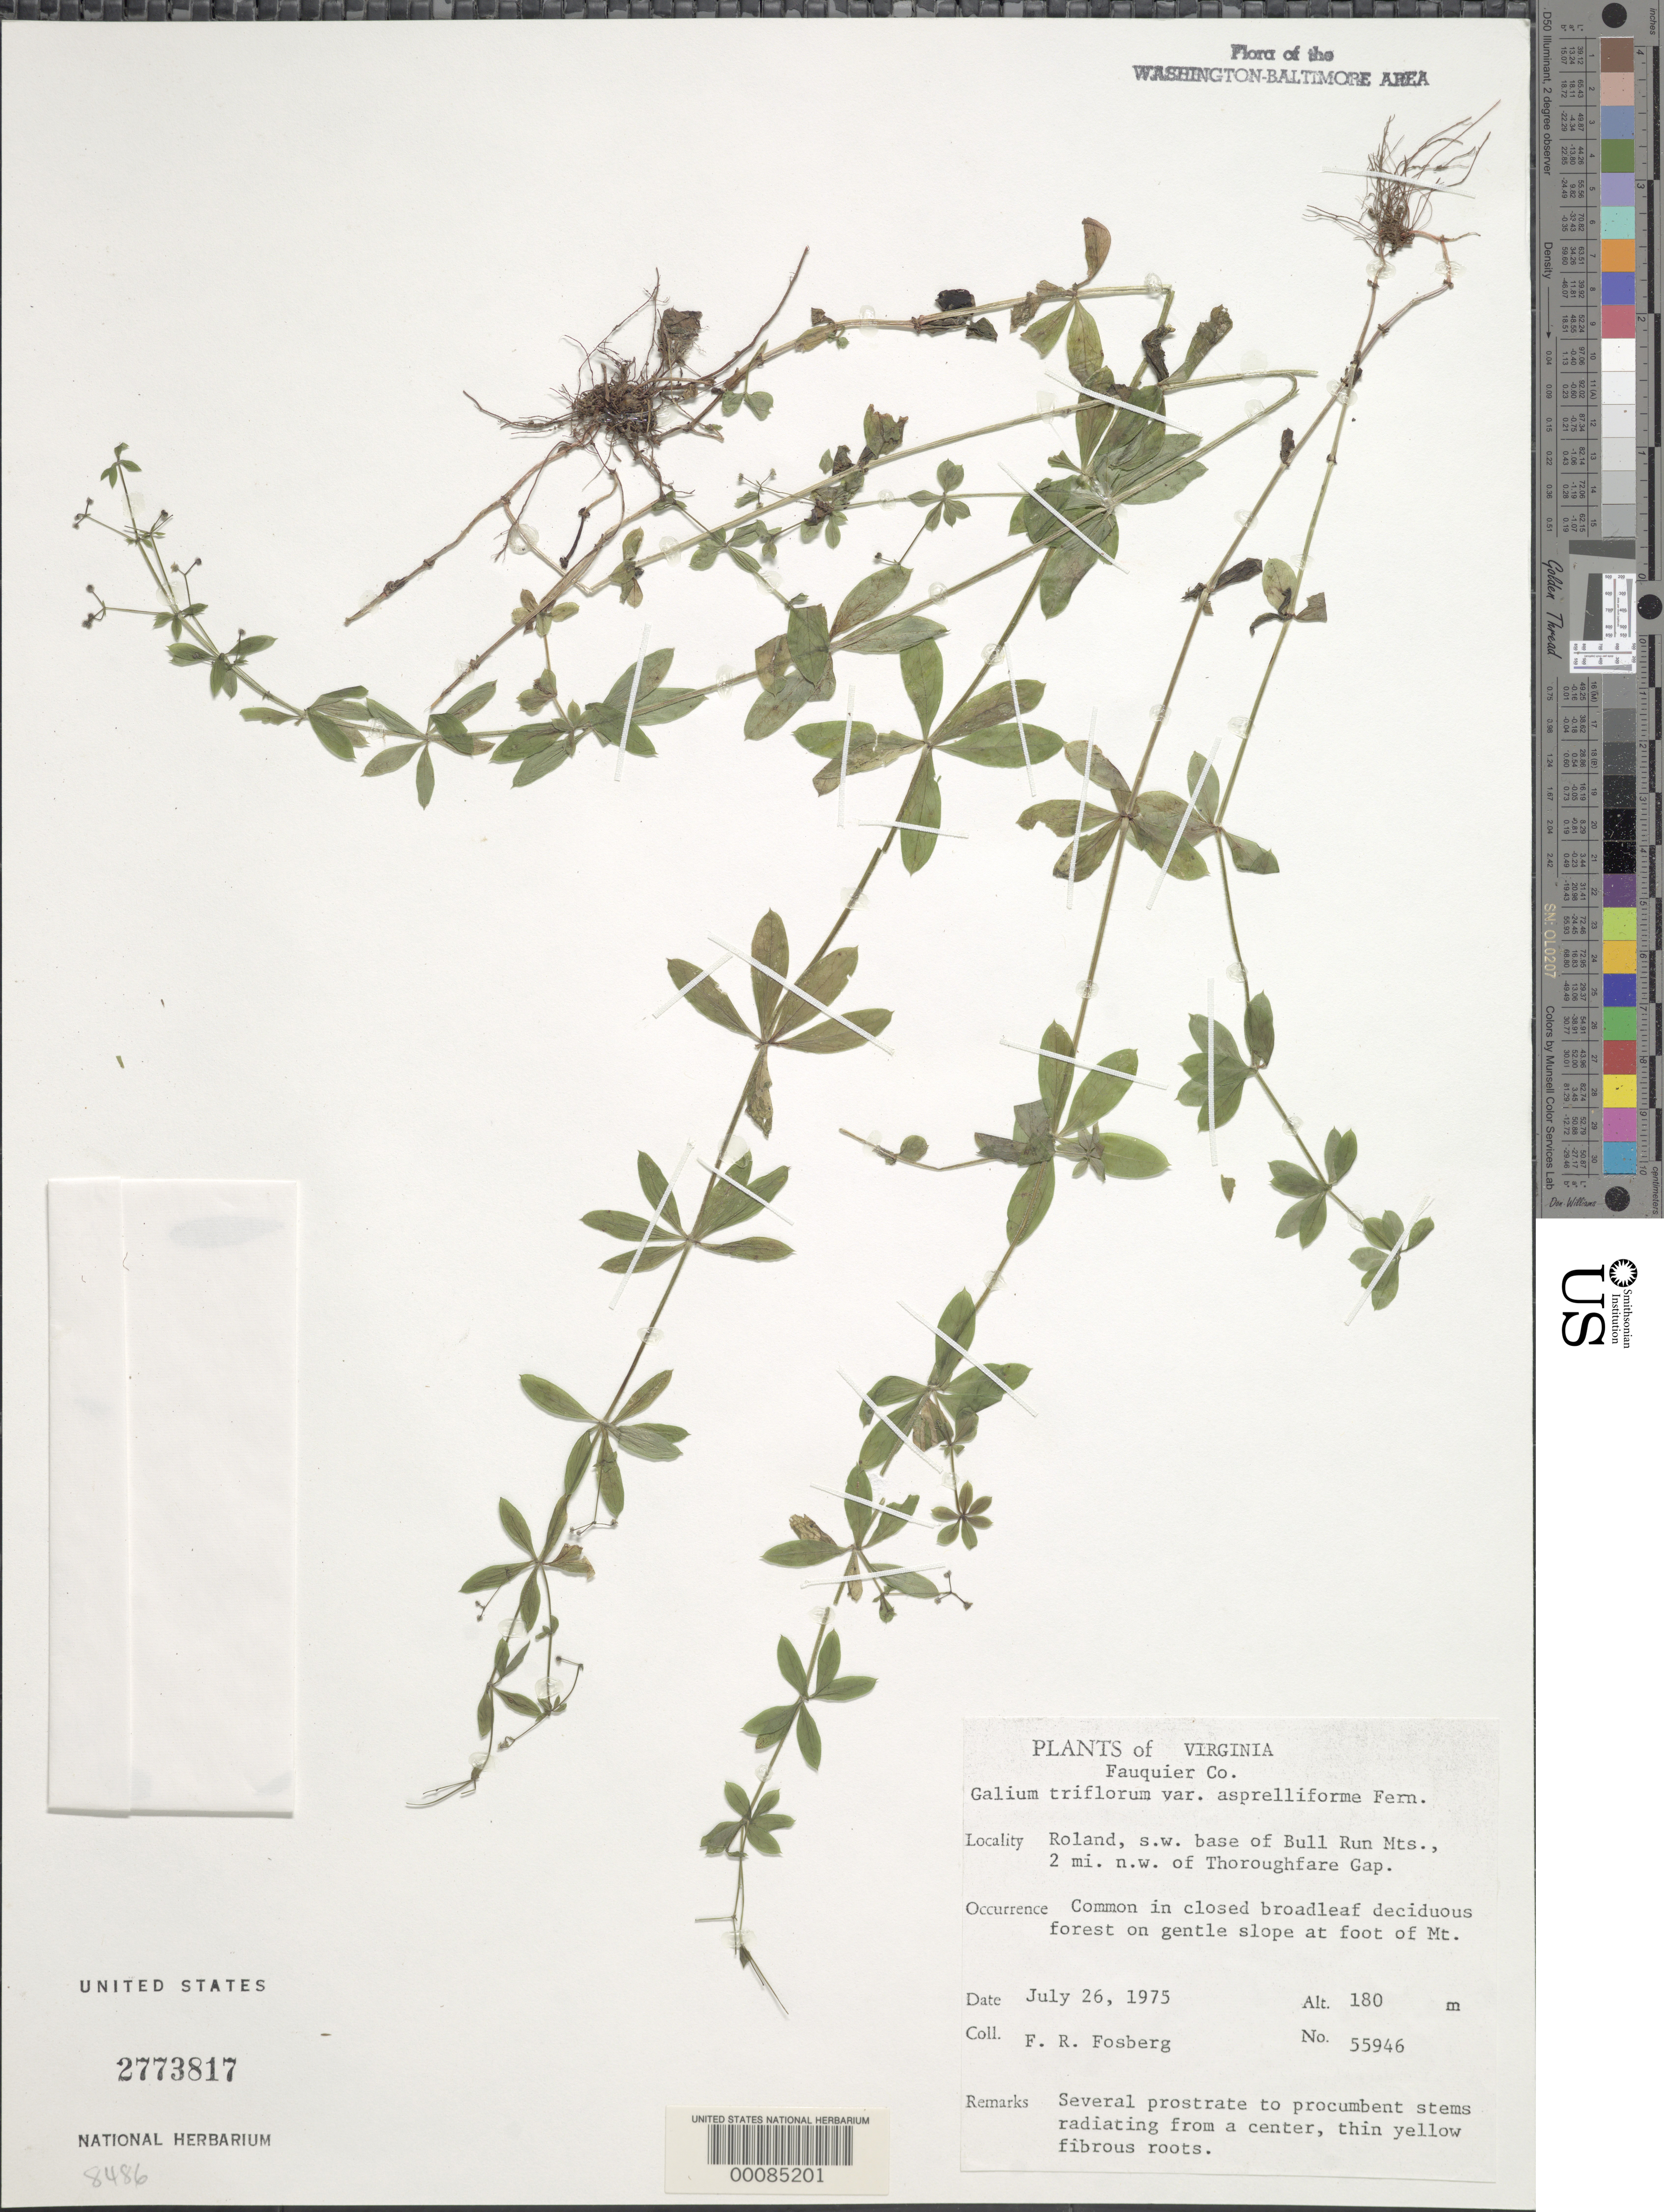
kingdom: Plantae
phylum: Tracheophyta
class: Magnoliopsida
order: Gentianales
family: Rubiaceae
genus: Galium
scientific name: Galium triflorum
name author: Michx.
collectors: F. R. Fosberg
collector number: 55946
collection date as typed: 26 Jul 1975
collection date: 1975-07-26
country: United States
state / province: Virginia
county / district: Fauquier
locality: Roland, base of Bull Run Mts.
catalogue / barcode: US 2773817